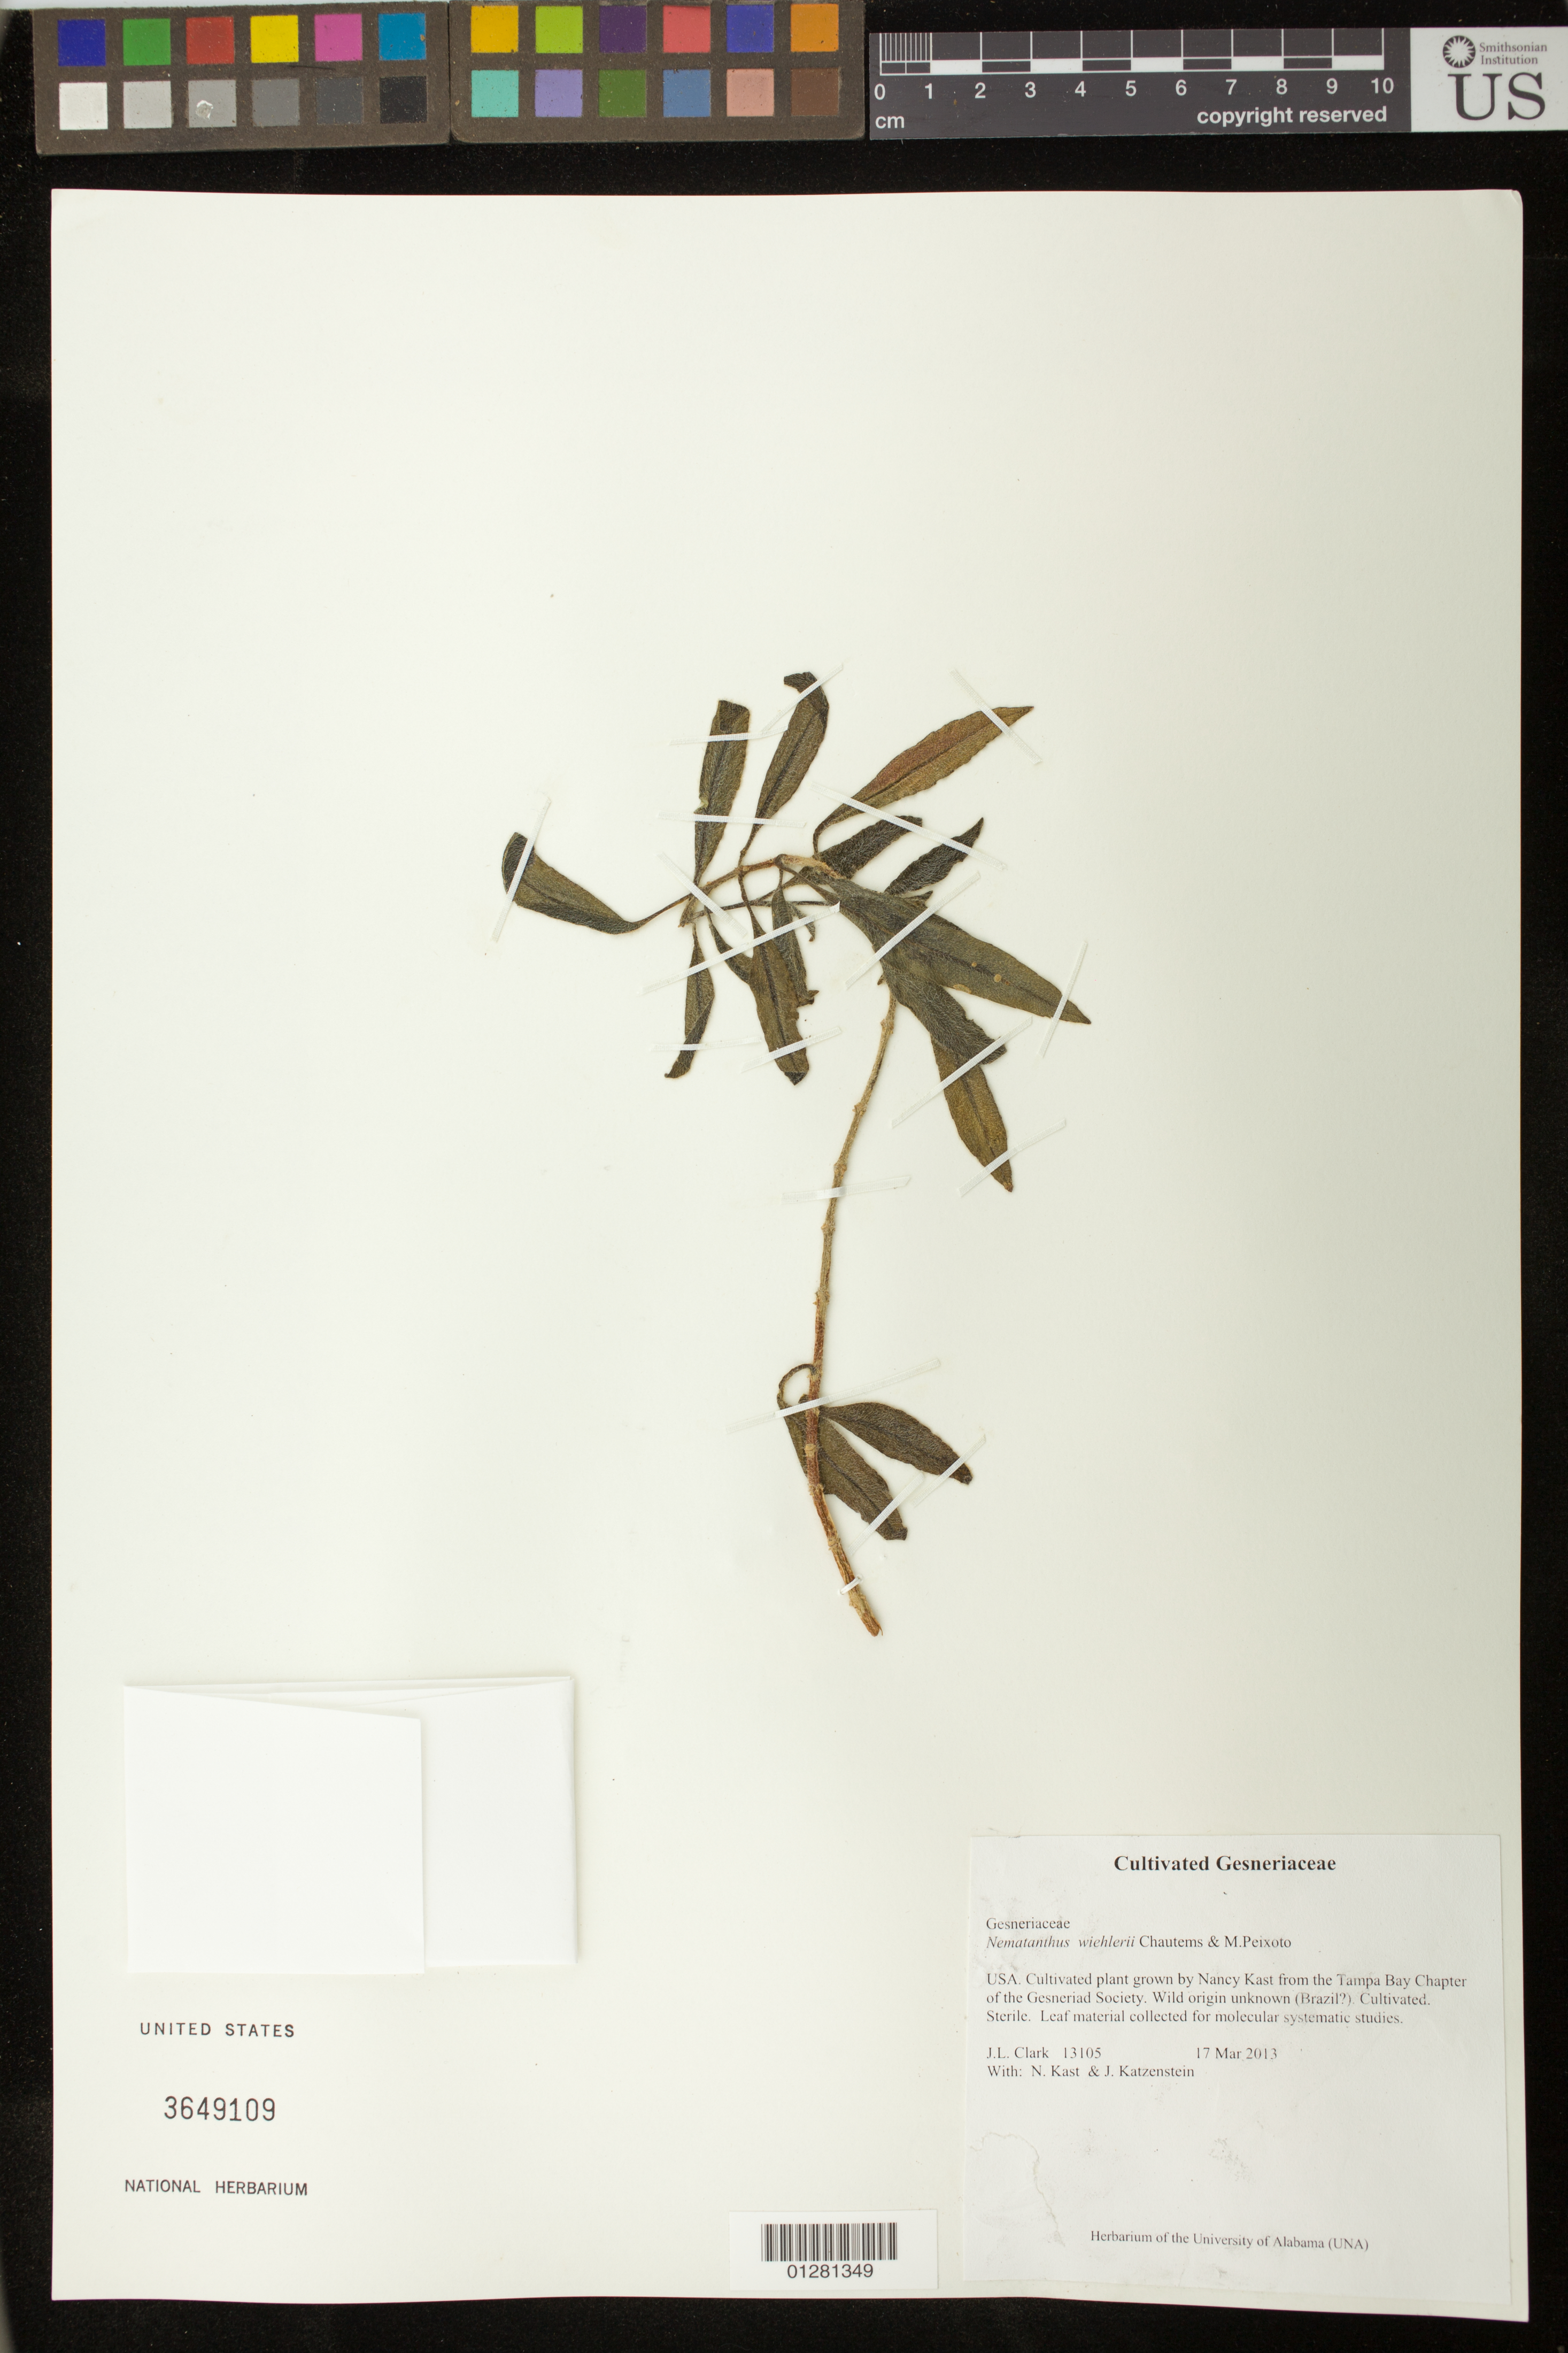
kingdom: Plantae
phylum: Tracheophyta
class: Magnoliopsida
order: Lamiales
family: Gesneriaceae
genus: Nematanthus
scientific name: Nematanthus wiehleri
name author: Chautems &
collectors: J. L. Clark, N. Kast & J. Katzenstein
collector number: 13105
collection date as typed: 17 Mar 2013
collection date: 2013-03-17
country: United States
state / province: Florida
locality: Cultivated plant grown by Nancy Kast from the Tampa Bay Chapter of the Gesneriad Society.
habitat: Cultivated.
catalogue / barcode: US 3649109